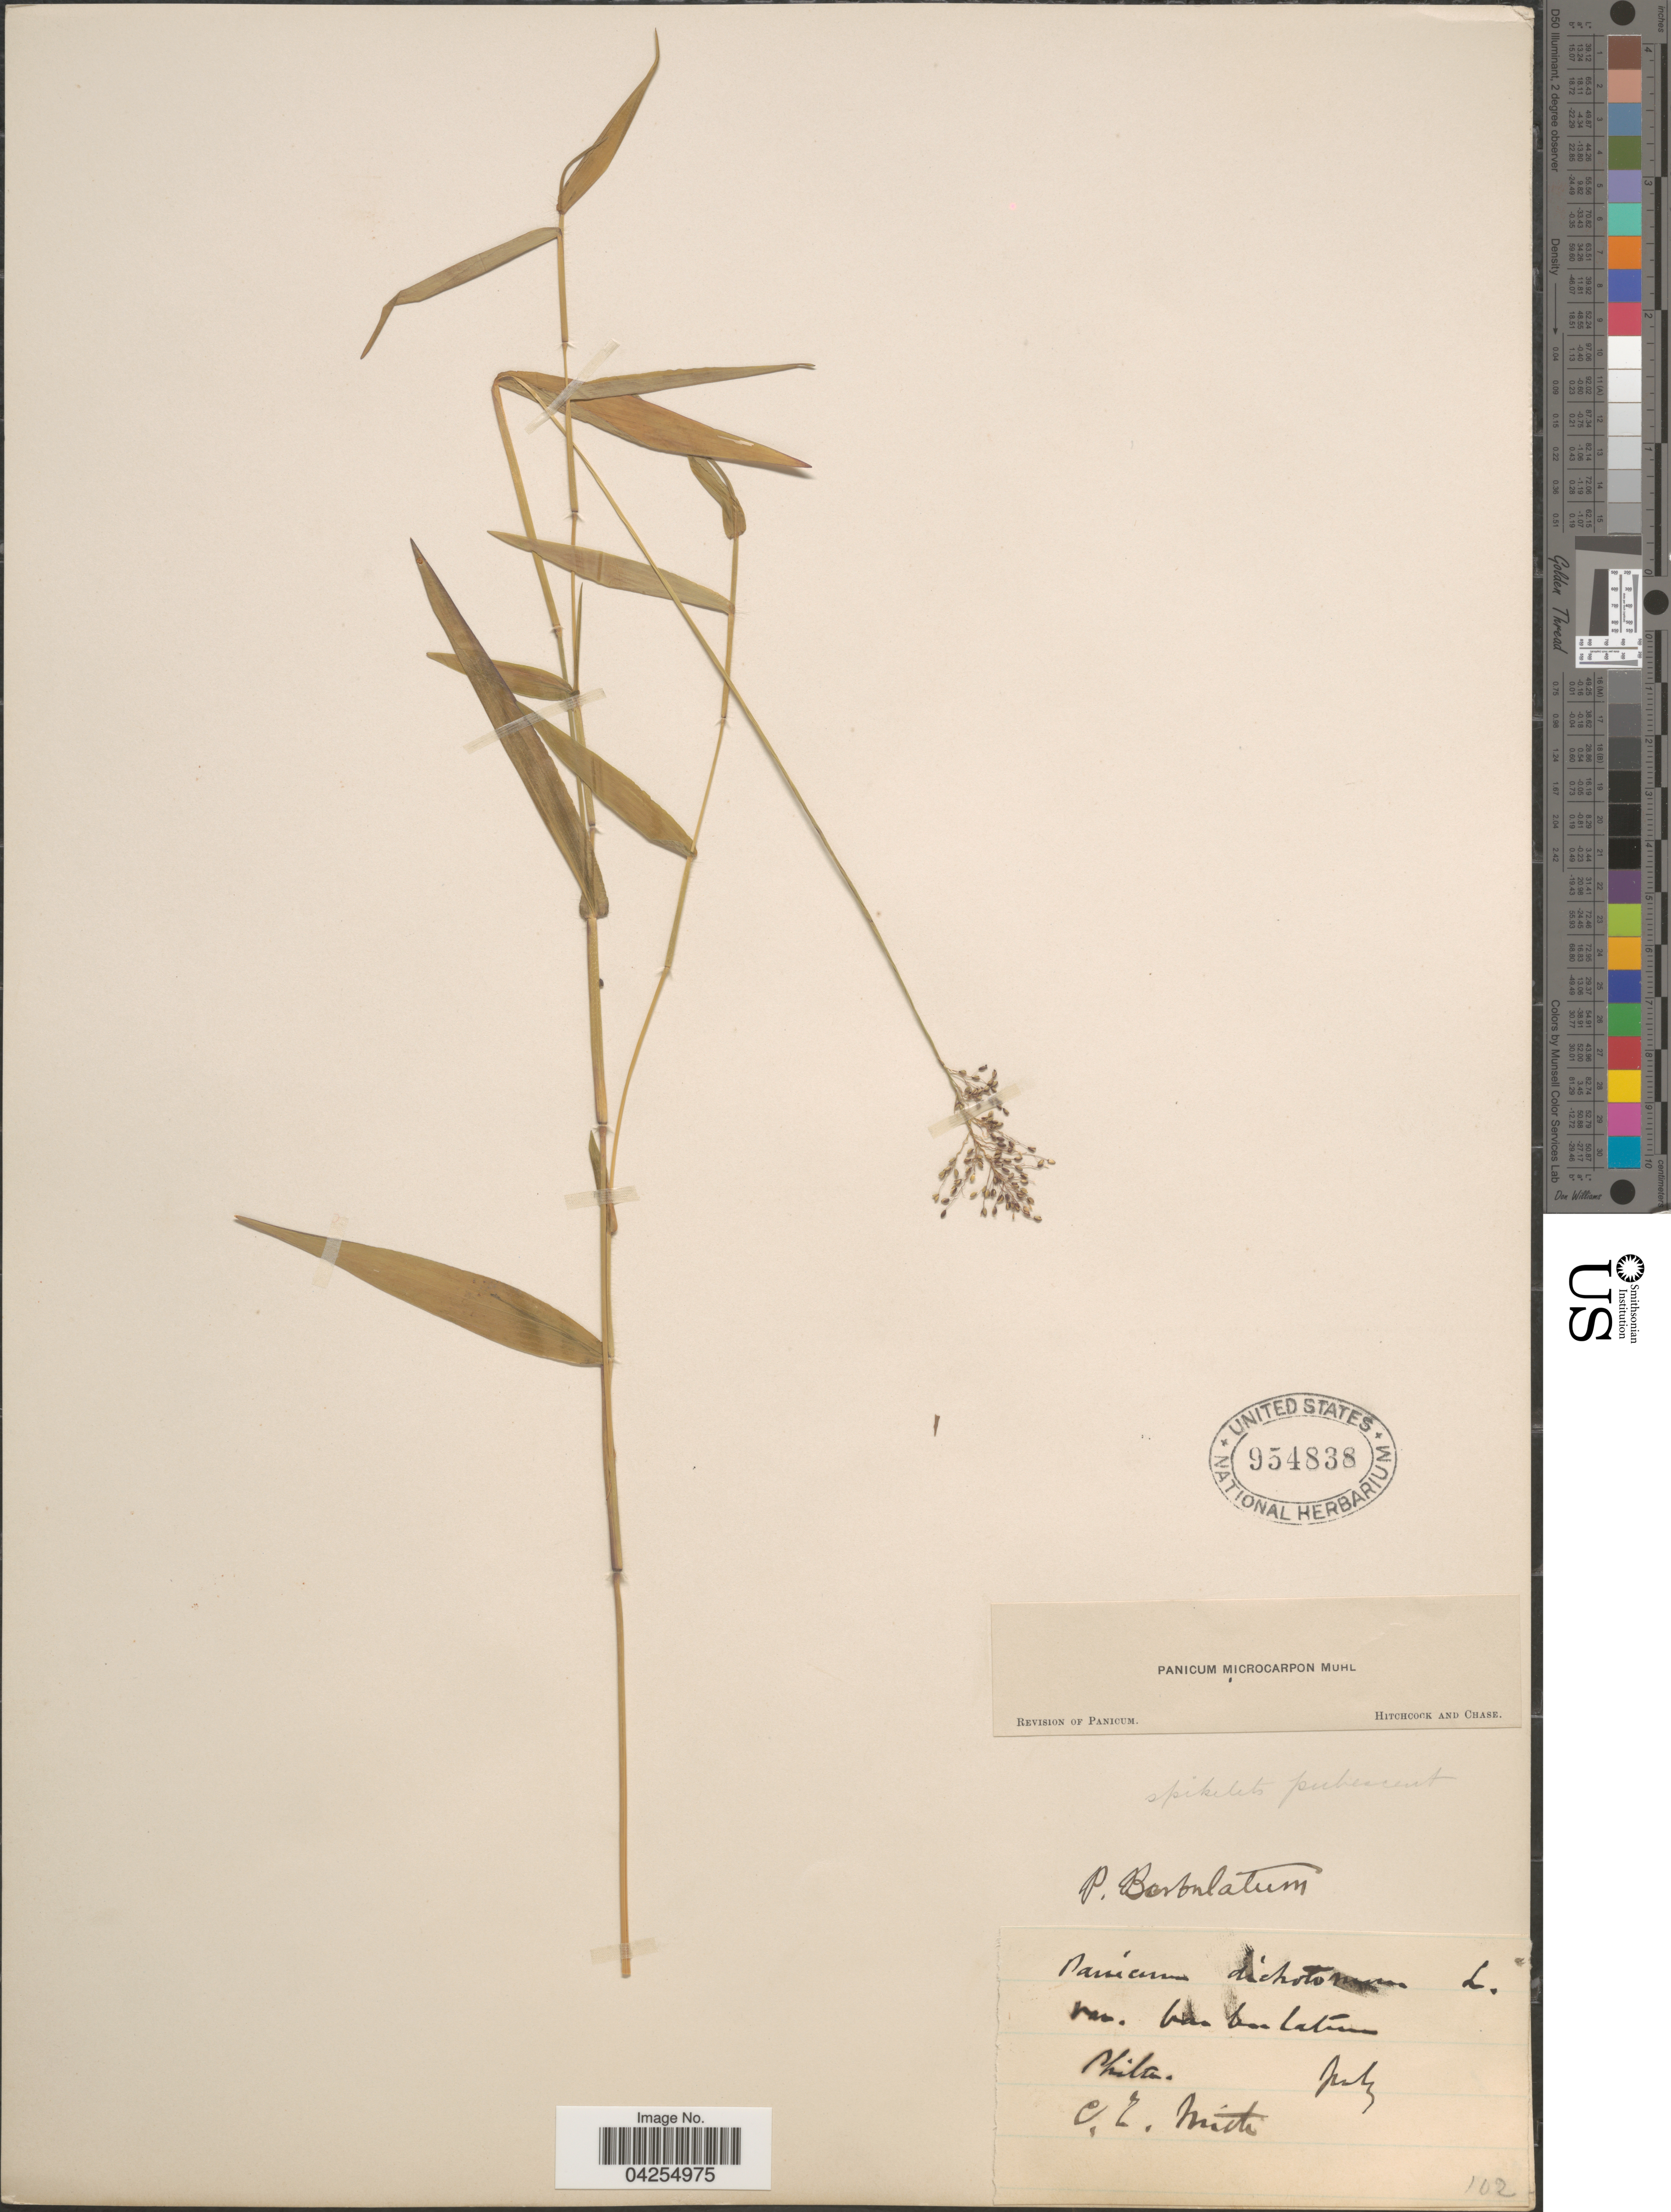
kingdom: Plantae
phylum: Tracheophyta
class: Liliopsida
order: Poales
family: Poaceae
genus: Dichanthelium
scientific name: Dichanthelium dichotomum var. dichotomum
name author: (L.) Gould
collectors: C. L. Smith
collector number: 102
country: United States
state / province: Pennsylvania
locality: Phila.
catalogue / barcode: US 954838